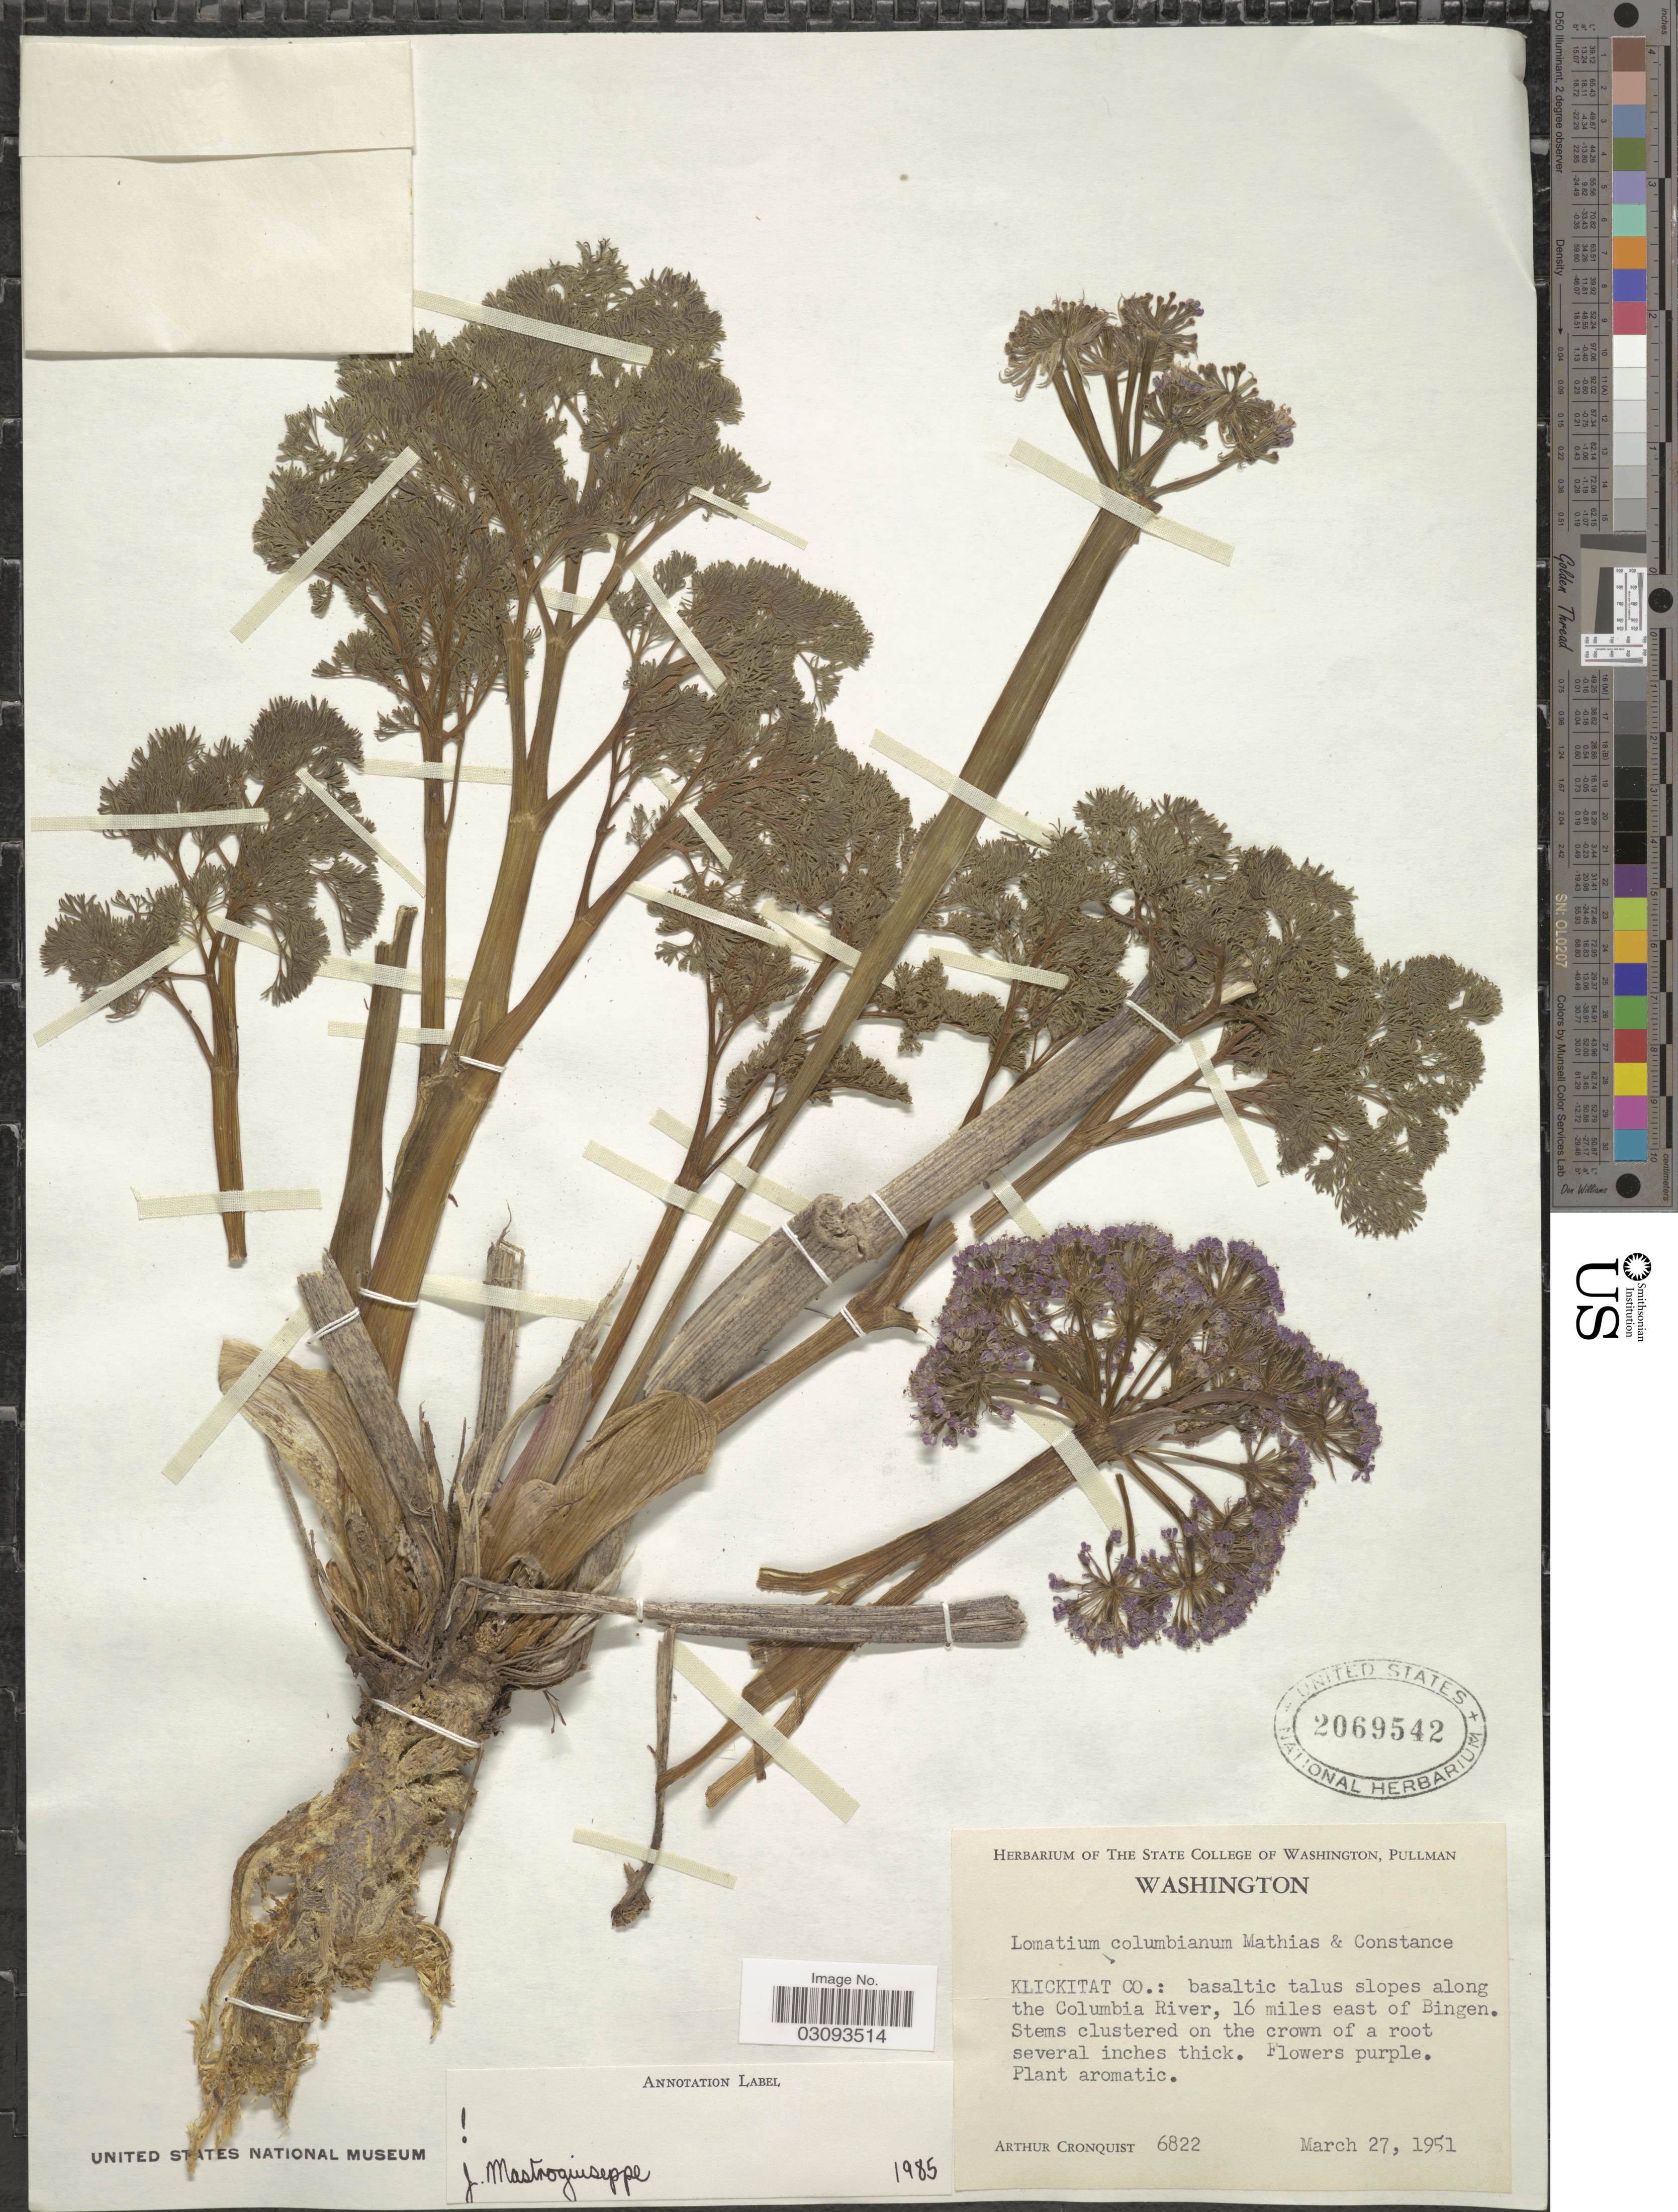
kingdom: Plantae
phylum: Tracheophyta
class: Magnoliopsida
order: Apiales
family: Apiaceae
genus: Lomatium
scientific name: Lomatium columbianum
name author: Mathias & Constance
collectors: A. J. Cronquist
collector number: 6822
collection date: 1951-03-27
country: United States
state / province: Washington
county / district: Klickitat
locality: Klickitat Co.: slopes along the Columbia River, 16 miles east of Bingen.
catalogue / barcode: US 2069542